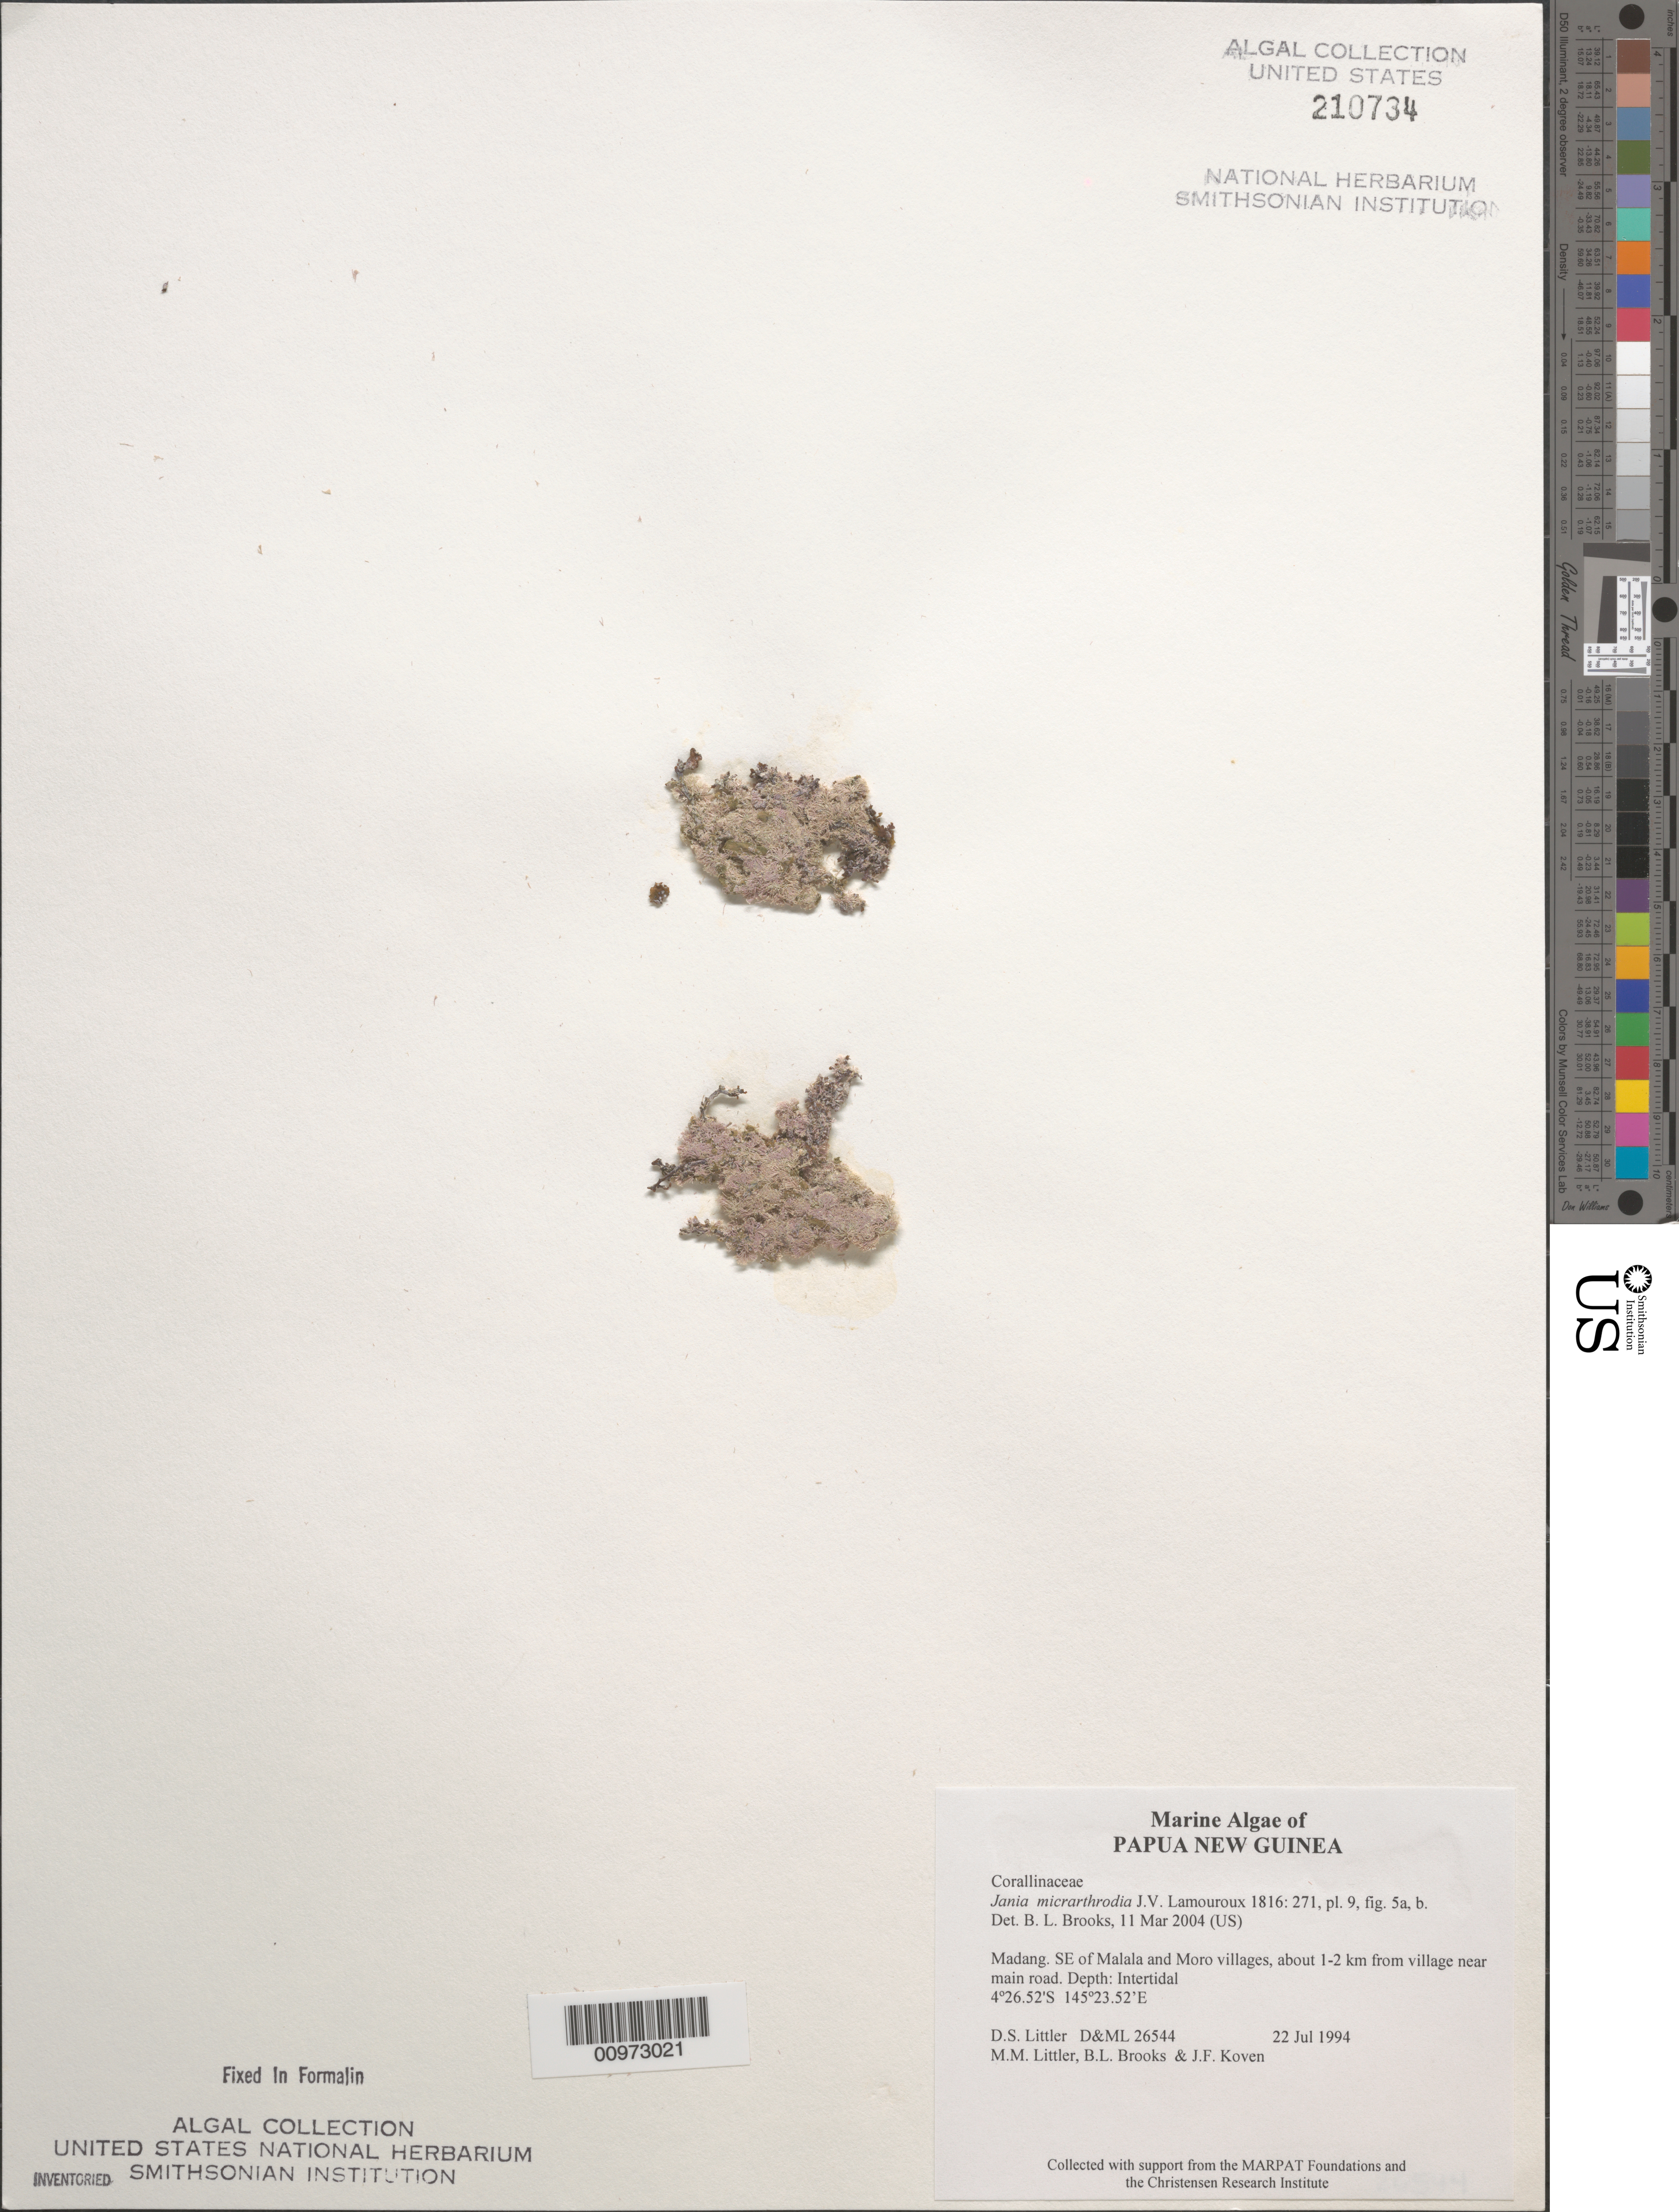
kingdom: Plantae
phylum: Rhodophyta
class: Florideophyceae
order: Corallinales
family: Corallinaceae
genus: Jania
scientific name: Jania micrarthrodia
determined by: Brooks, B. L., (BOT), Smithsonian Institution - National Museum of Natural History (UNITED STATES)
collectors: D. S. Littler, M. M. Littler, B. Brooks & J. Koven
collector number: D&ML 26544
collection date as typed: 22 Jul 1994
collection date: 1994-07-22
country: Papua New Guinea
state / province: Madang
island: New Guinea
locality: Southeast of Malala and Moro villages, ca. 1-2 km from village near main road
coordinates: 4 26.52'S, 145 23.52'E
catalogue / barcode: US 210734